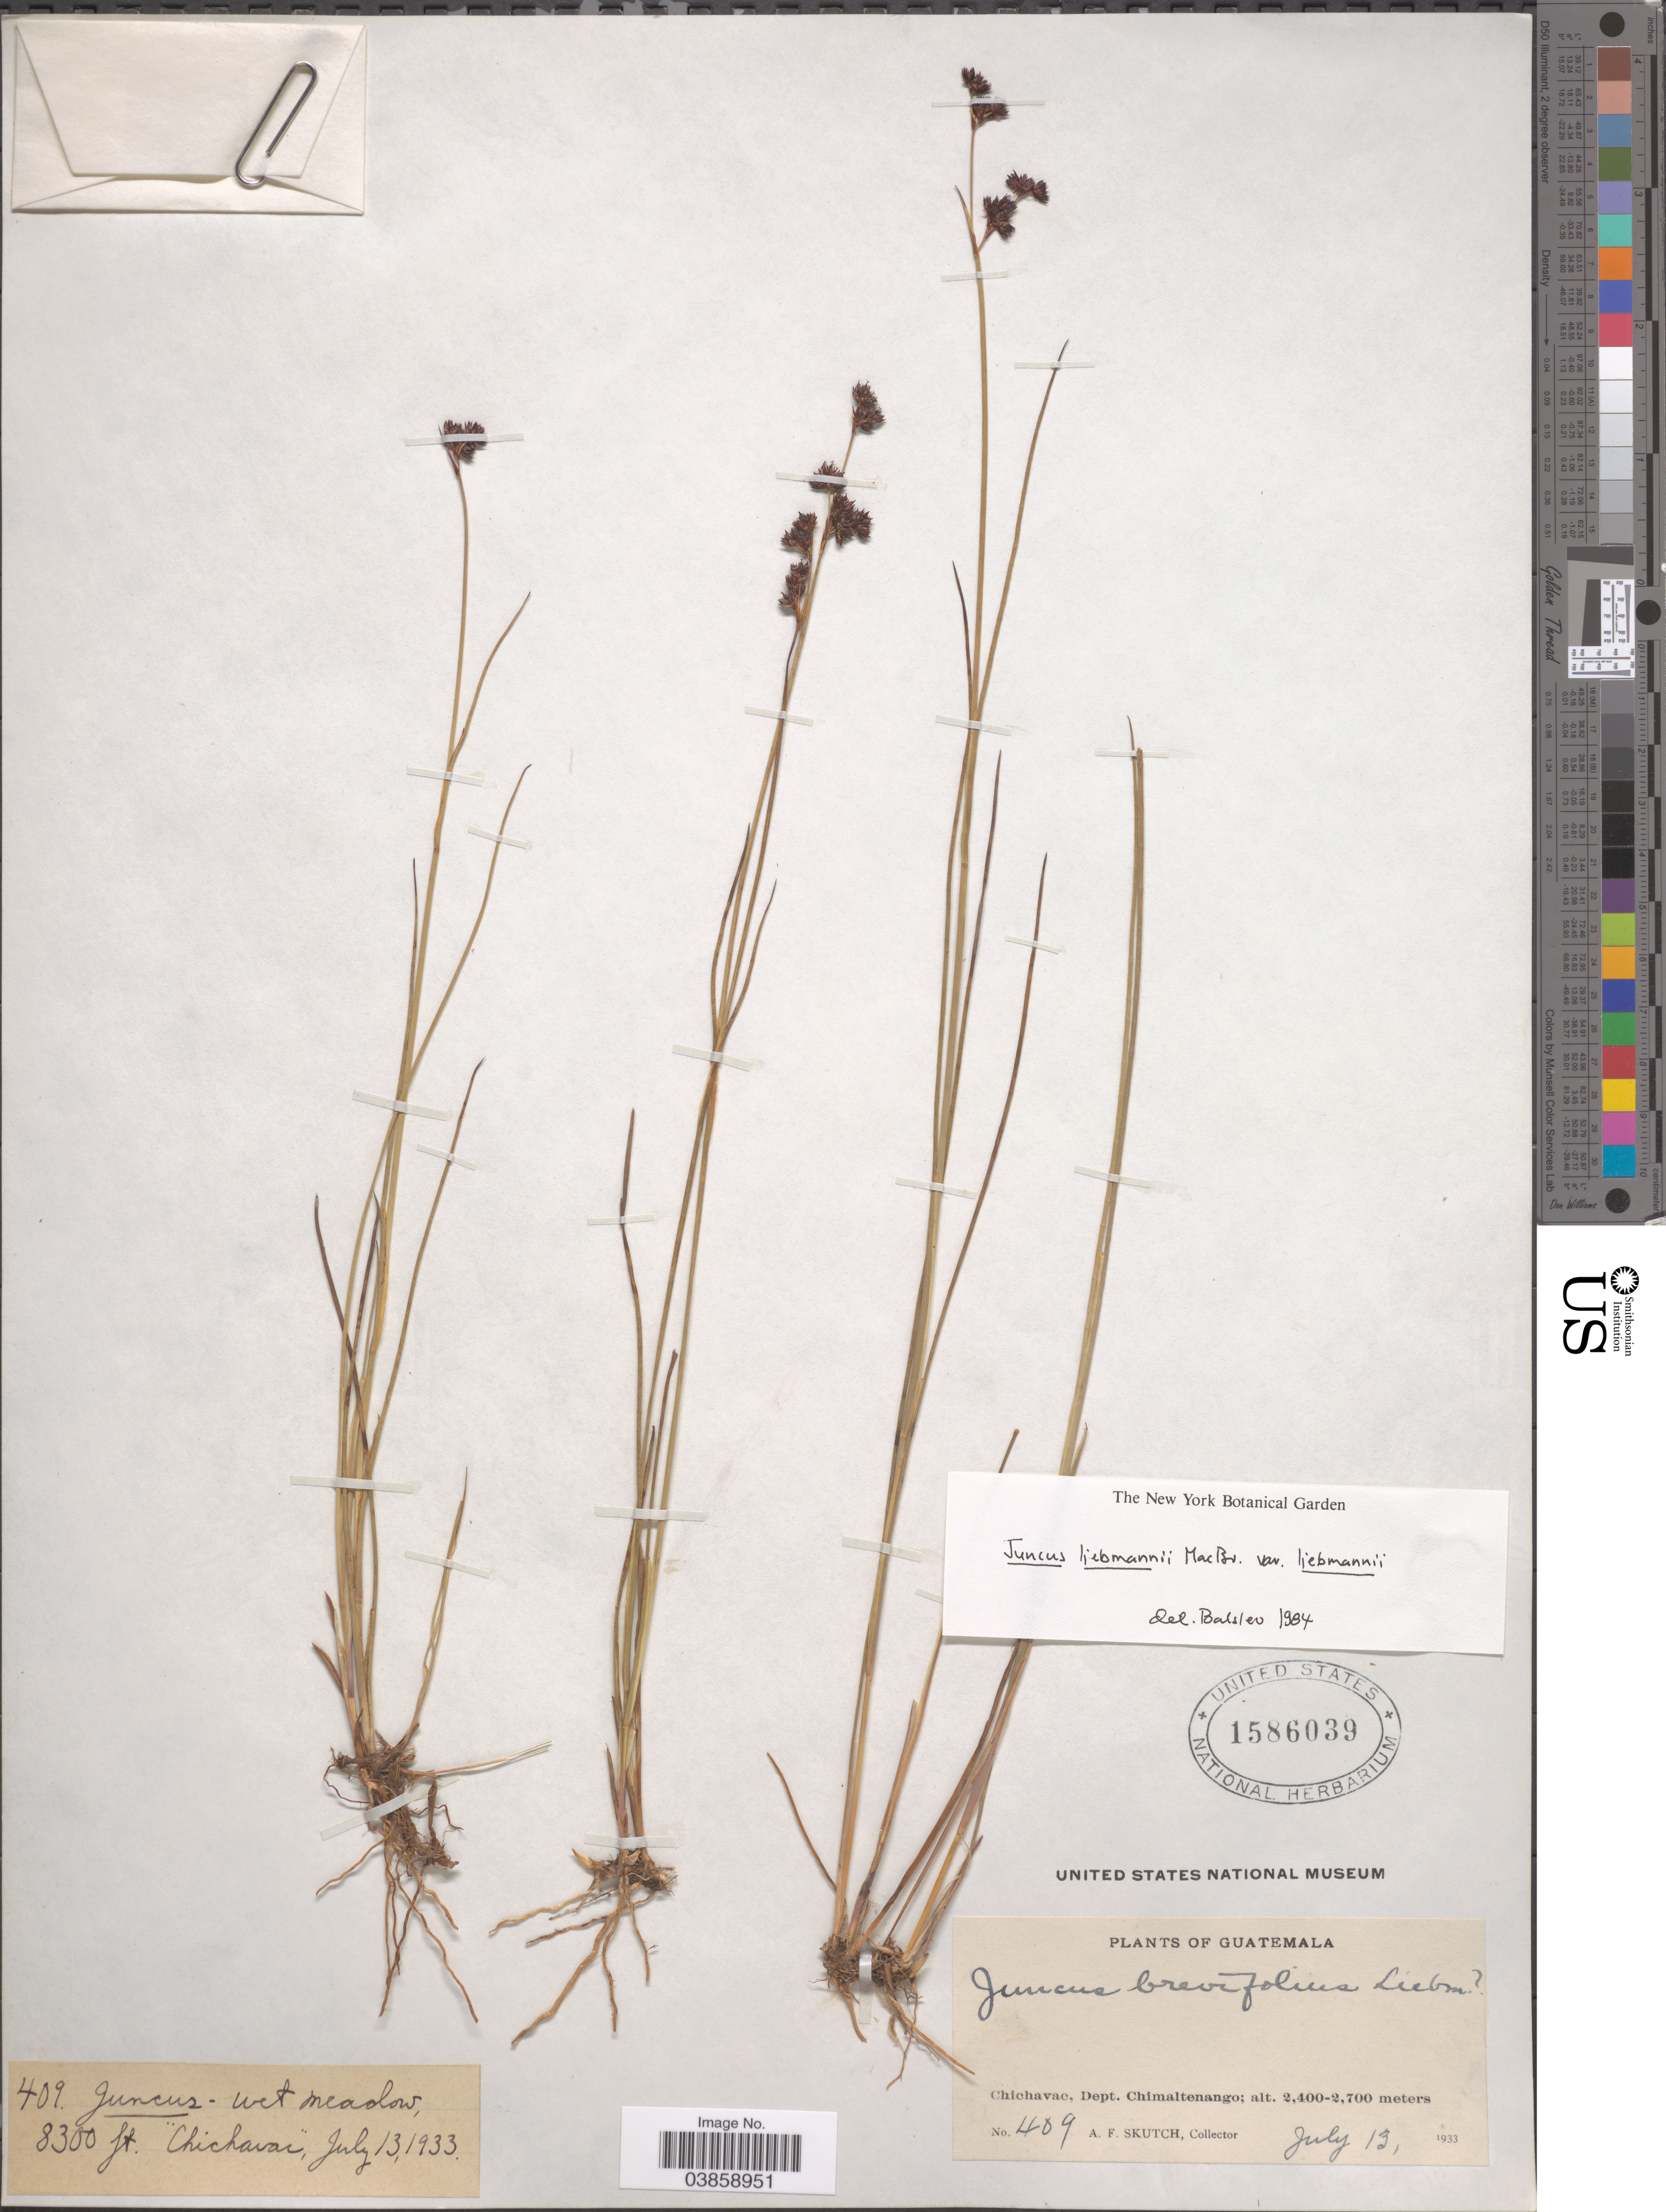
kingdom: Plantae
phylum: Tracheophyta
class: Liliopsida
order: Poales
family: Juncaceae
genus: Juncus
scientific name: Juncus liebmannii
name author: J.F. Macbr.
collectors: A. F. Skutch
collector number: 409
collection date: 1933-07-13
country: Guatemala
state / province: Chimaltenango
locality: Chichavac, Dept. Chimaltenango.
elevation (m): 2530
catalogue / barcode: US 1586039